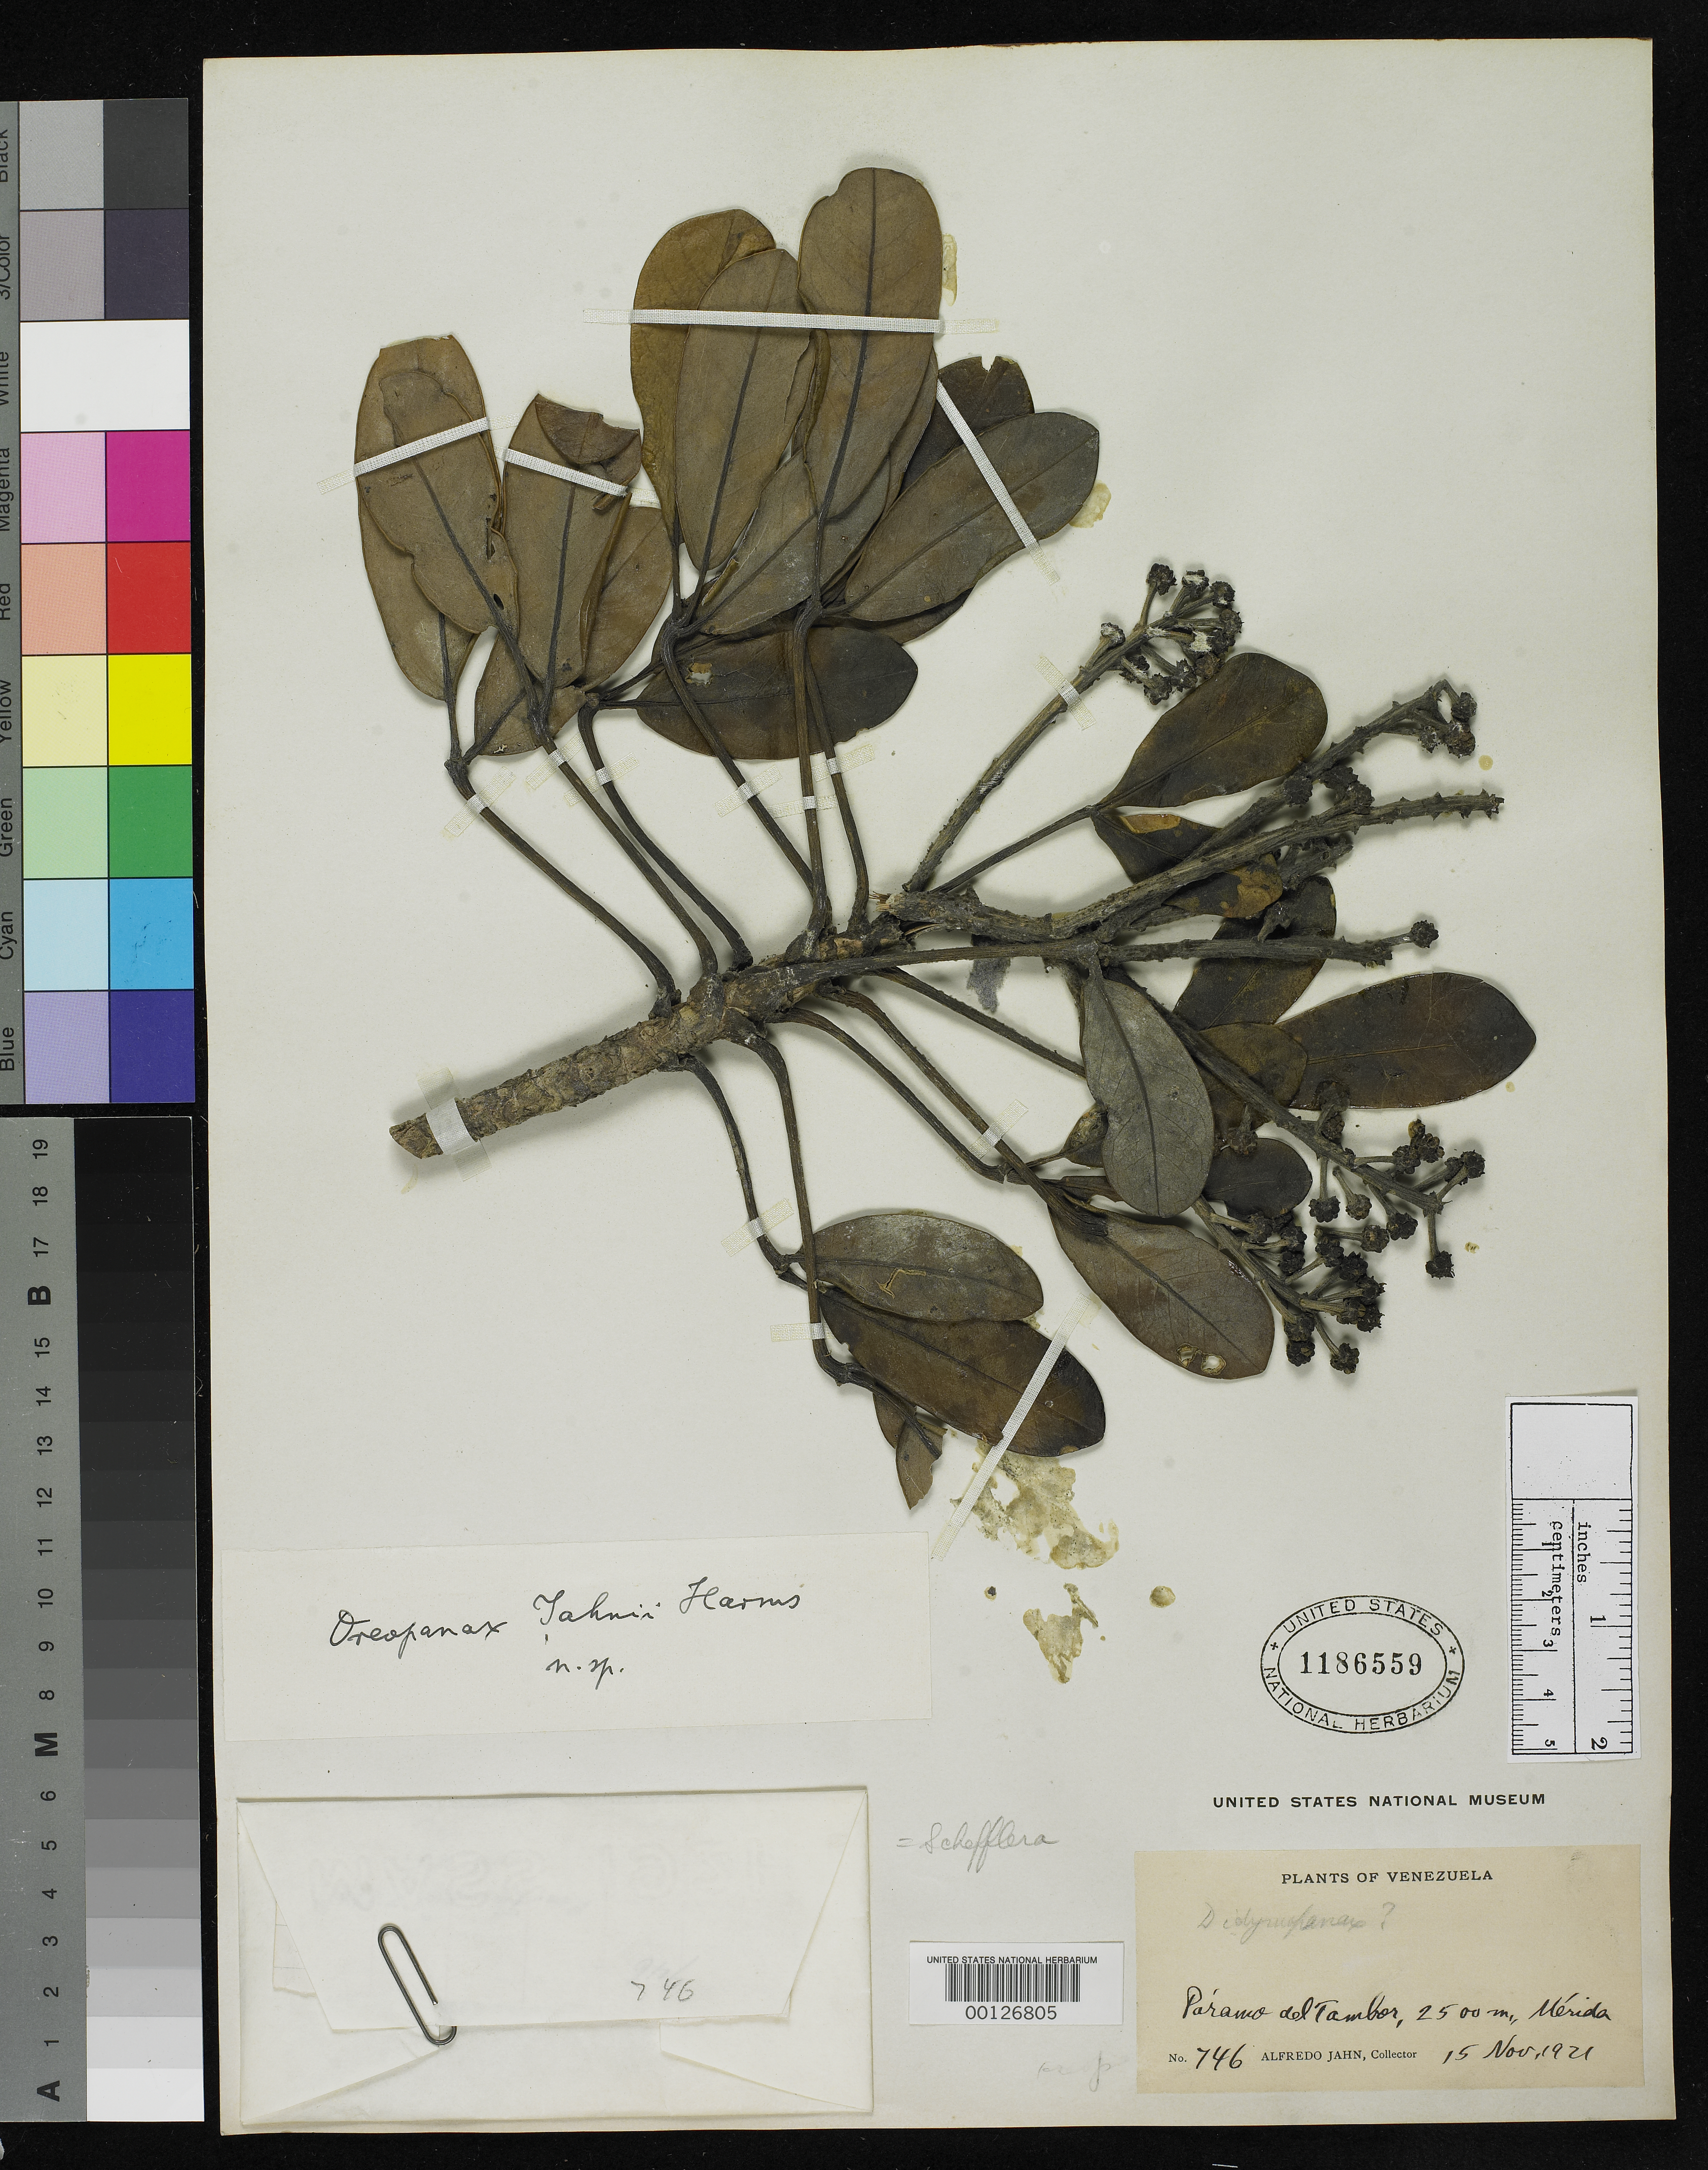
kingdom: Plantae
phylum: Tracheophyta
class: Magnoliopsida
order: Apiales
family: Araliaceae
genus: Oreopanax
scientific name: Oreopanax jahnii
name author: Harms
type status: Holotype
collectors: A. Jahn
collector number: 746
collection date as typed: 15 Nov 1921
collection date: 1921-11-15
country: Venezuela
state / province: Mérida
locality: Paramo del Tambor.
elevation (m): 2500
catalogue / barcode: US 1186559